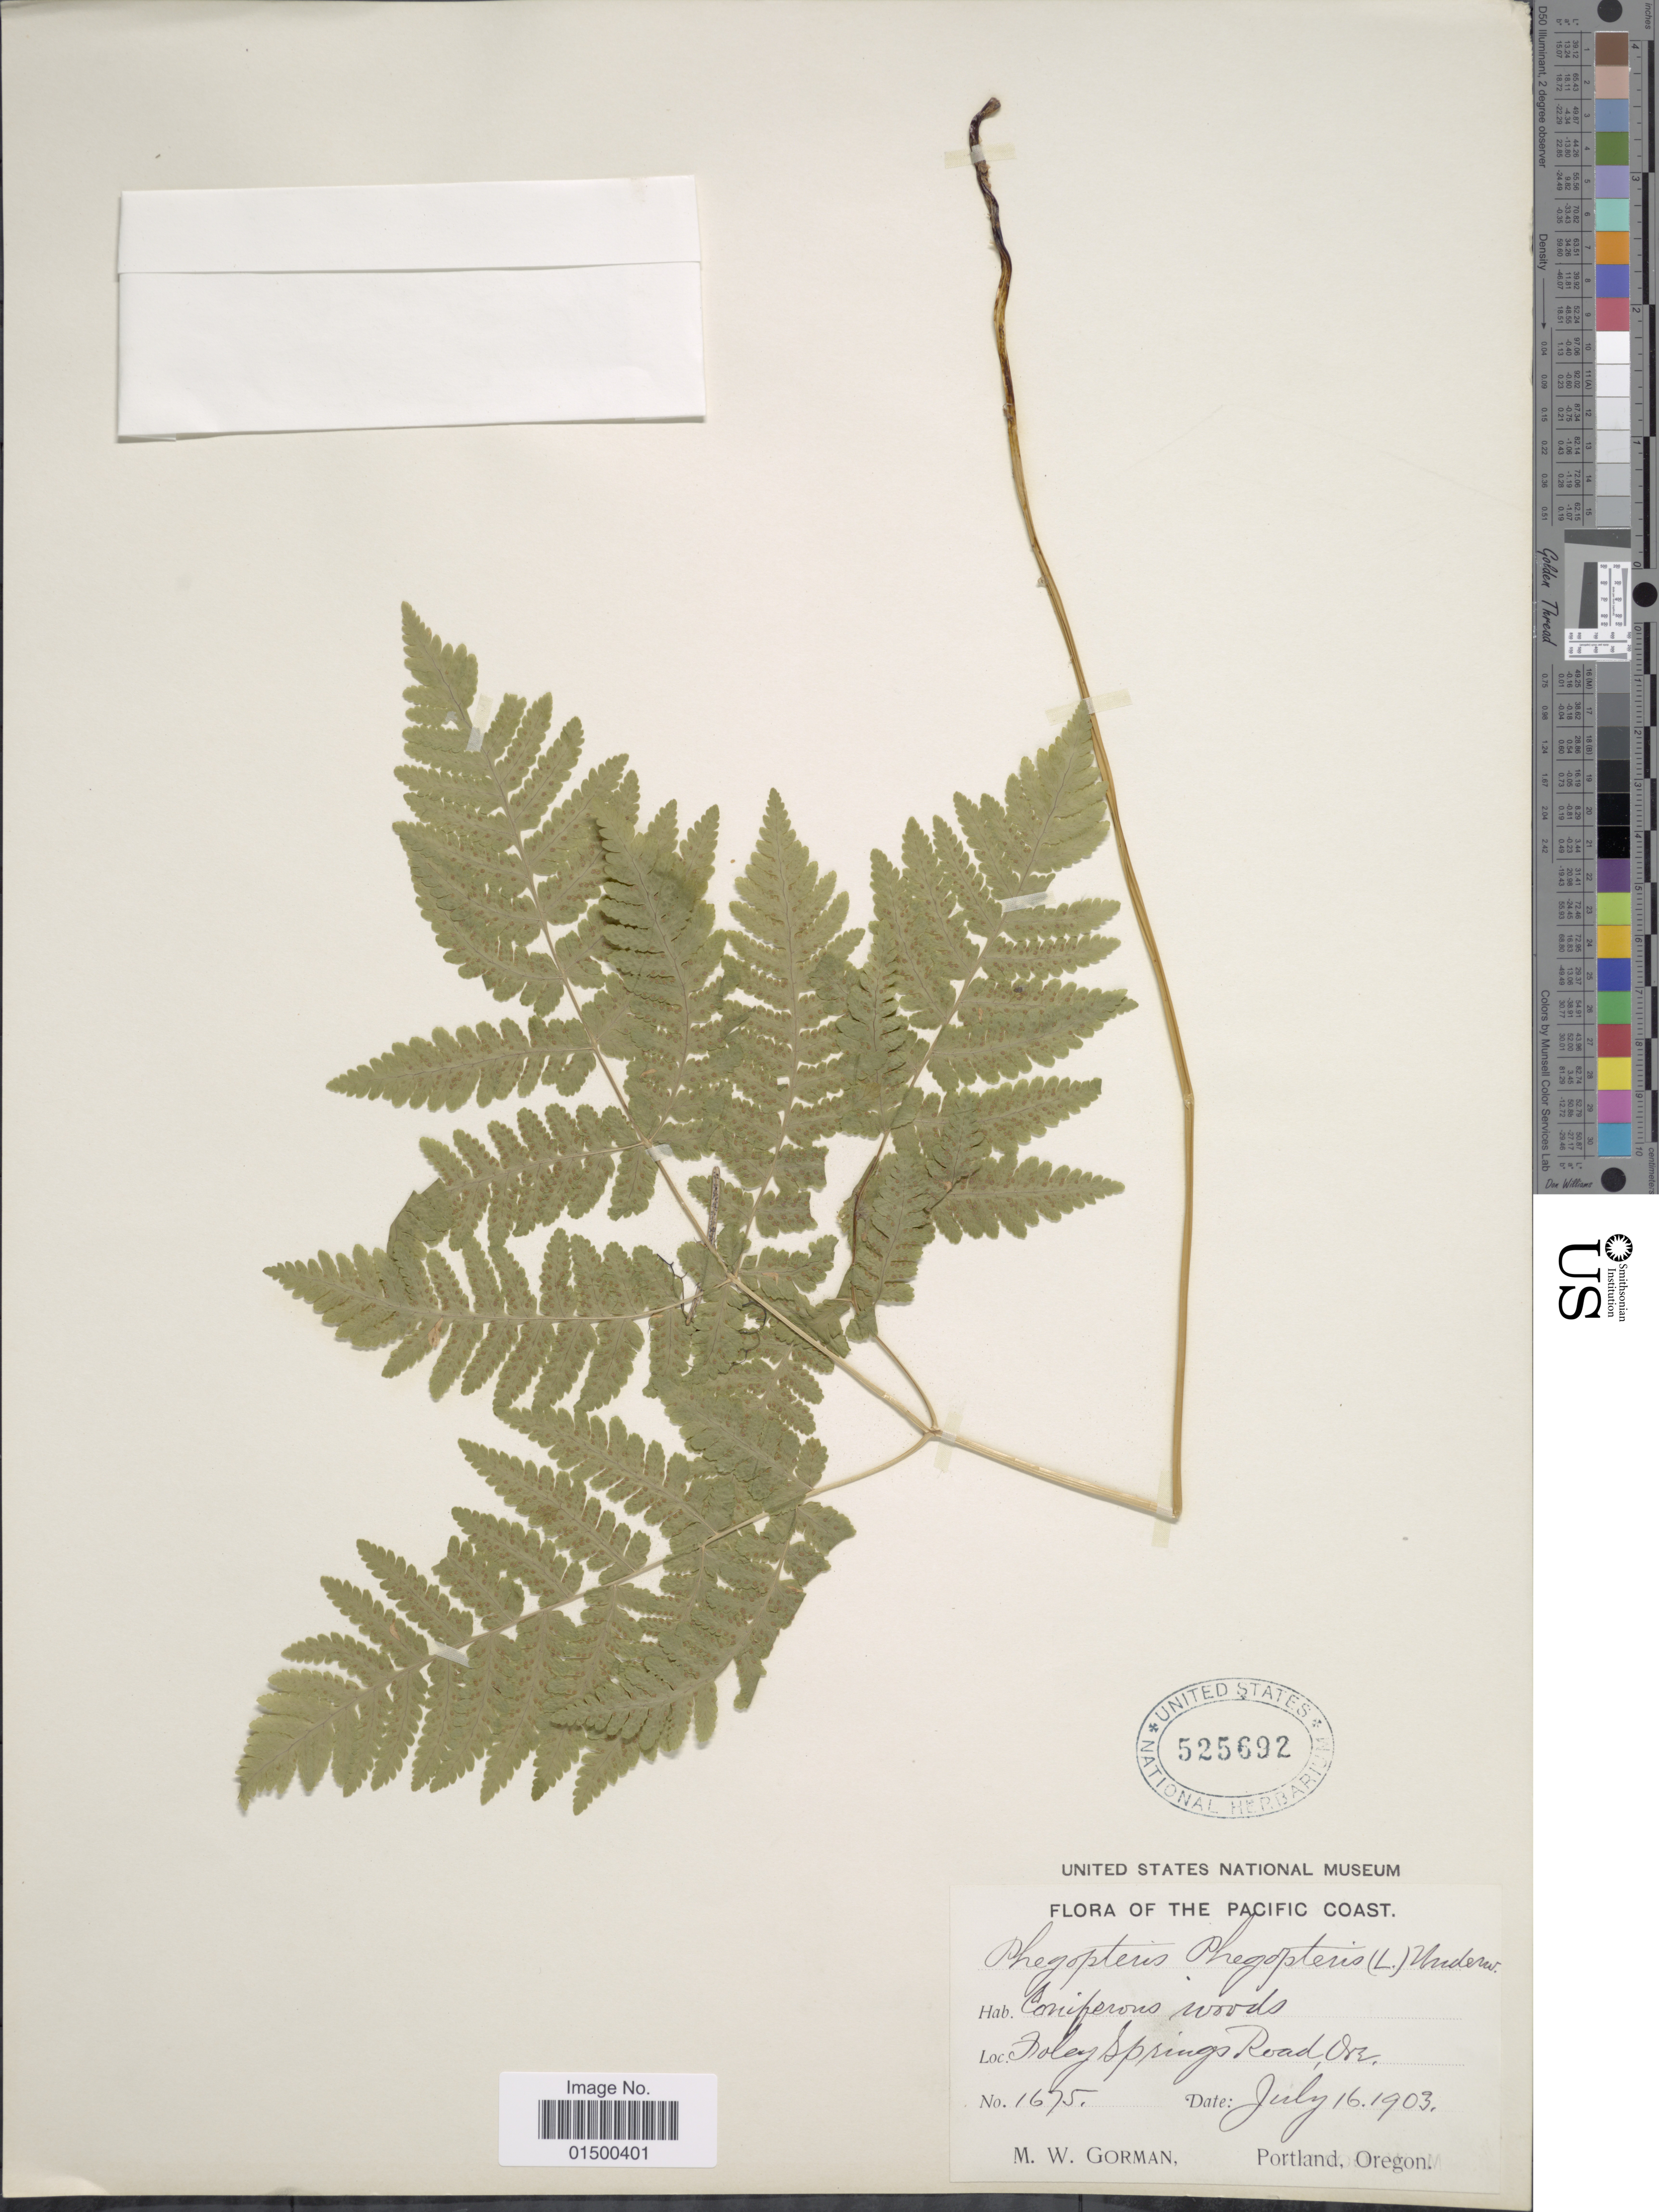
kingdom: Plantae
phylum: Tracheophyta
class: Polypodiopsida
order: Polypodiales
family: Cystopteridaceae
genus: Gymnocarpium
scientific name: Gymnocarpium disjunctum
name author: (Rupr.) Ching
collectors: M. W. Gorman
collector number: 1675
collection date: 1903-07-16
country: United States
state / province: Oregon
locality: Pacific Coast, Foley Springs Road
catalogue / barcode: US 525692